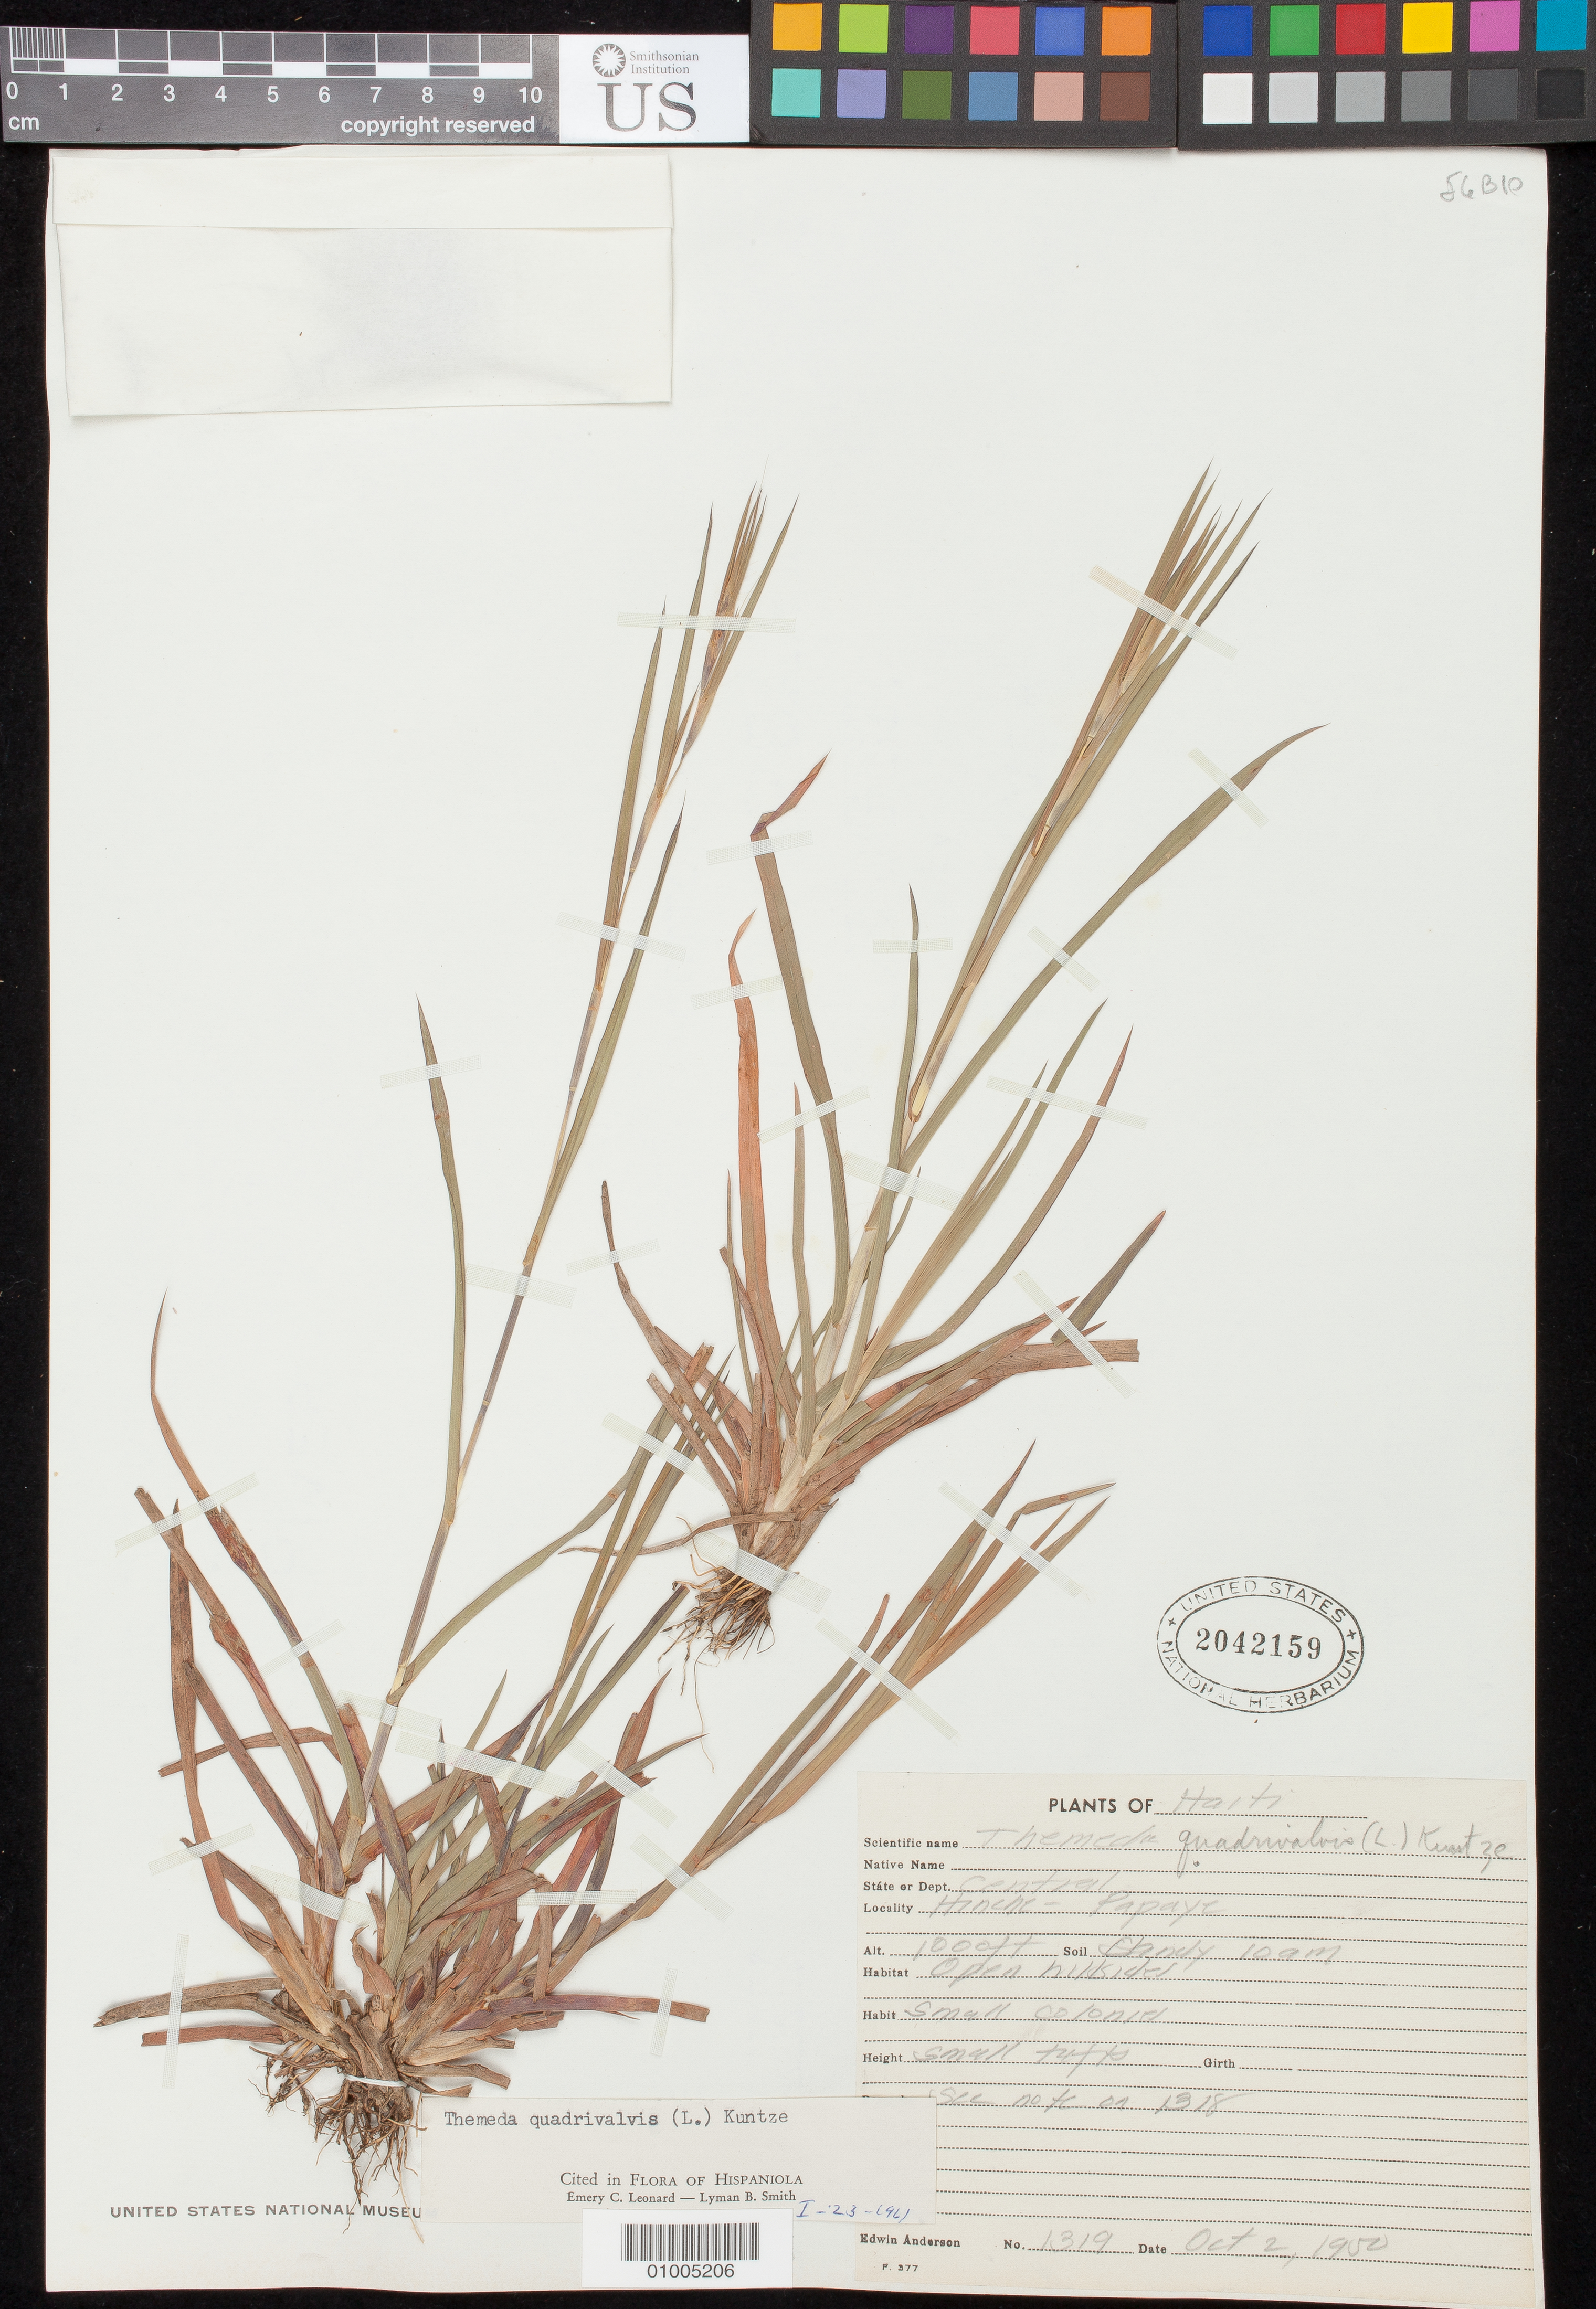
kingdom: Plantae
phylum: Tracheophyta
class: Liliopsida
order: Poales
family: Poaceae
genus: Themeda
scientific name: Themeda quadrivalvis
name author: (L.) Kuntze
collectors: E. Anderson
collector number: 1319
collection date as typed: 02 Oct 1950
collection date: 1950-10-02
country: Haiti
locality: Small colonies. Papaye.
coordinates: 0 N, 0 E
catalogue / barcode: US 2042159